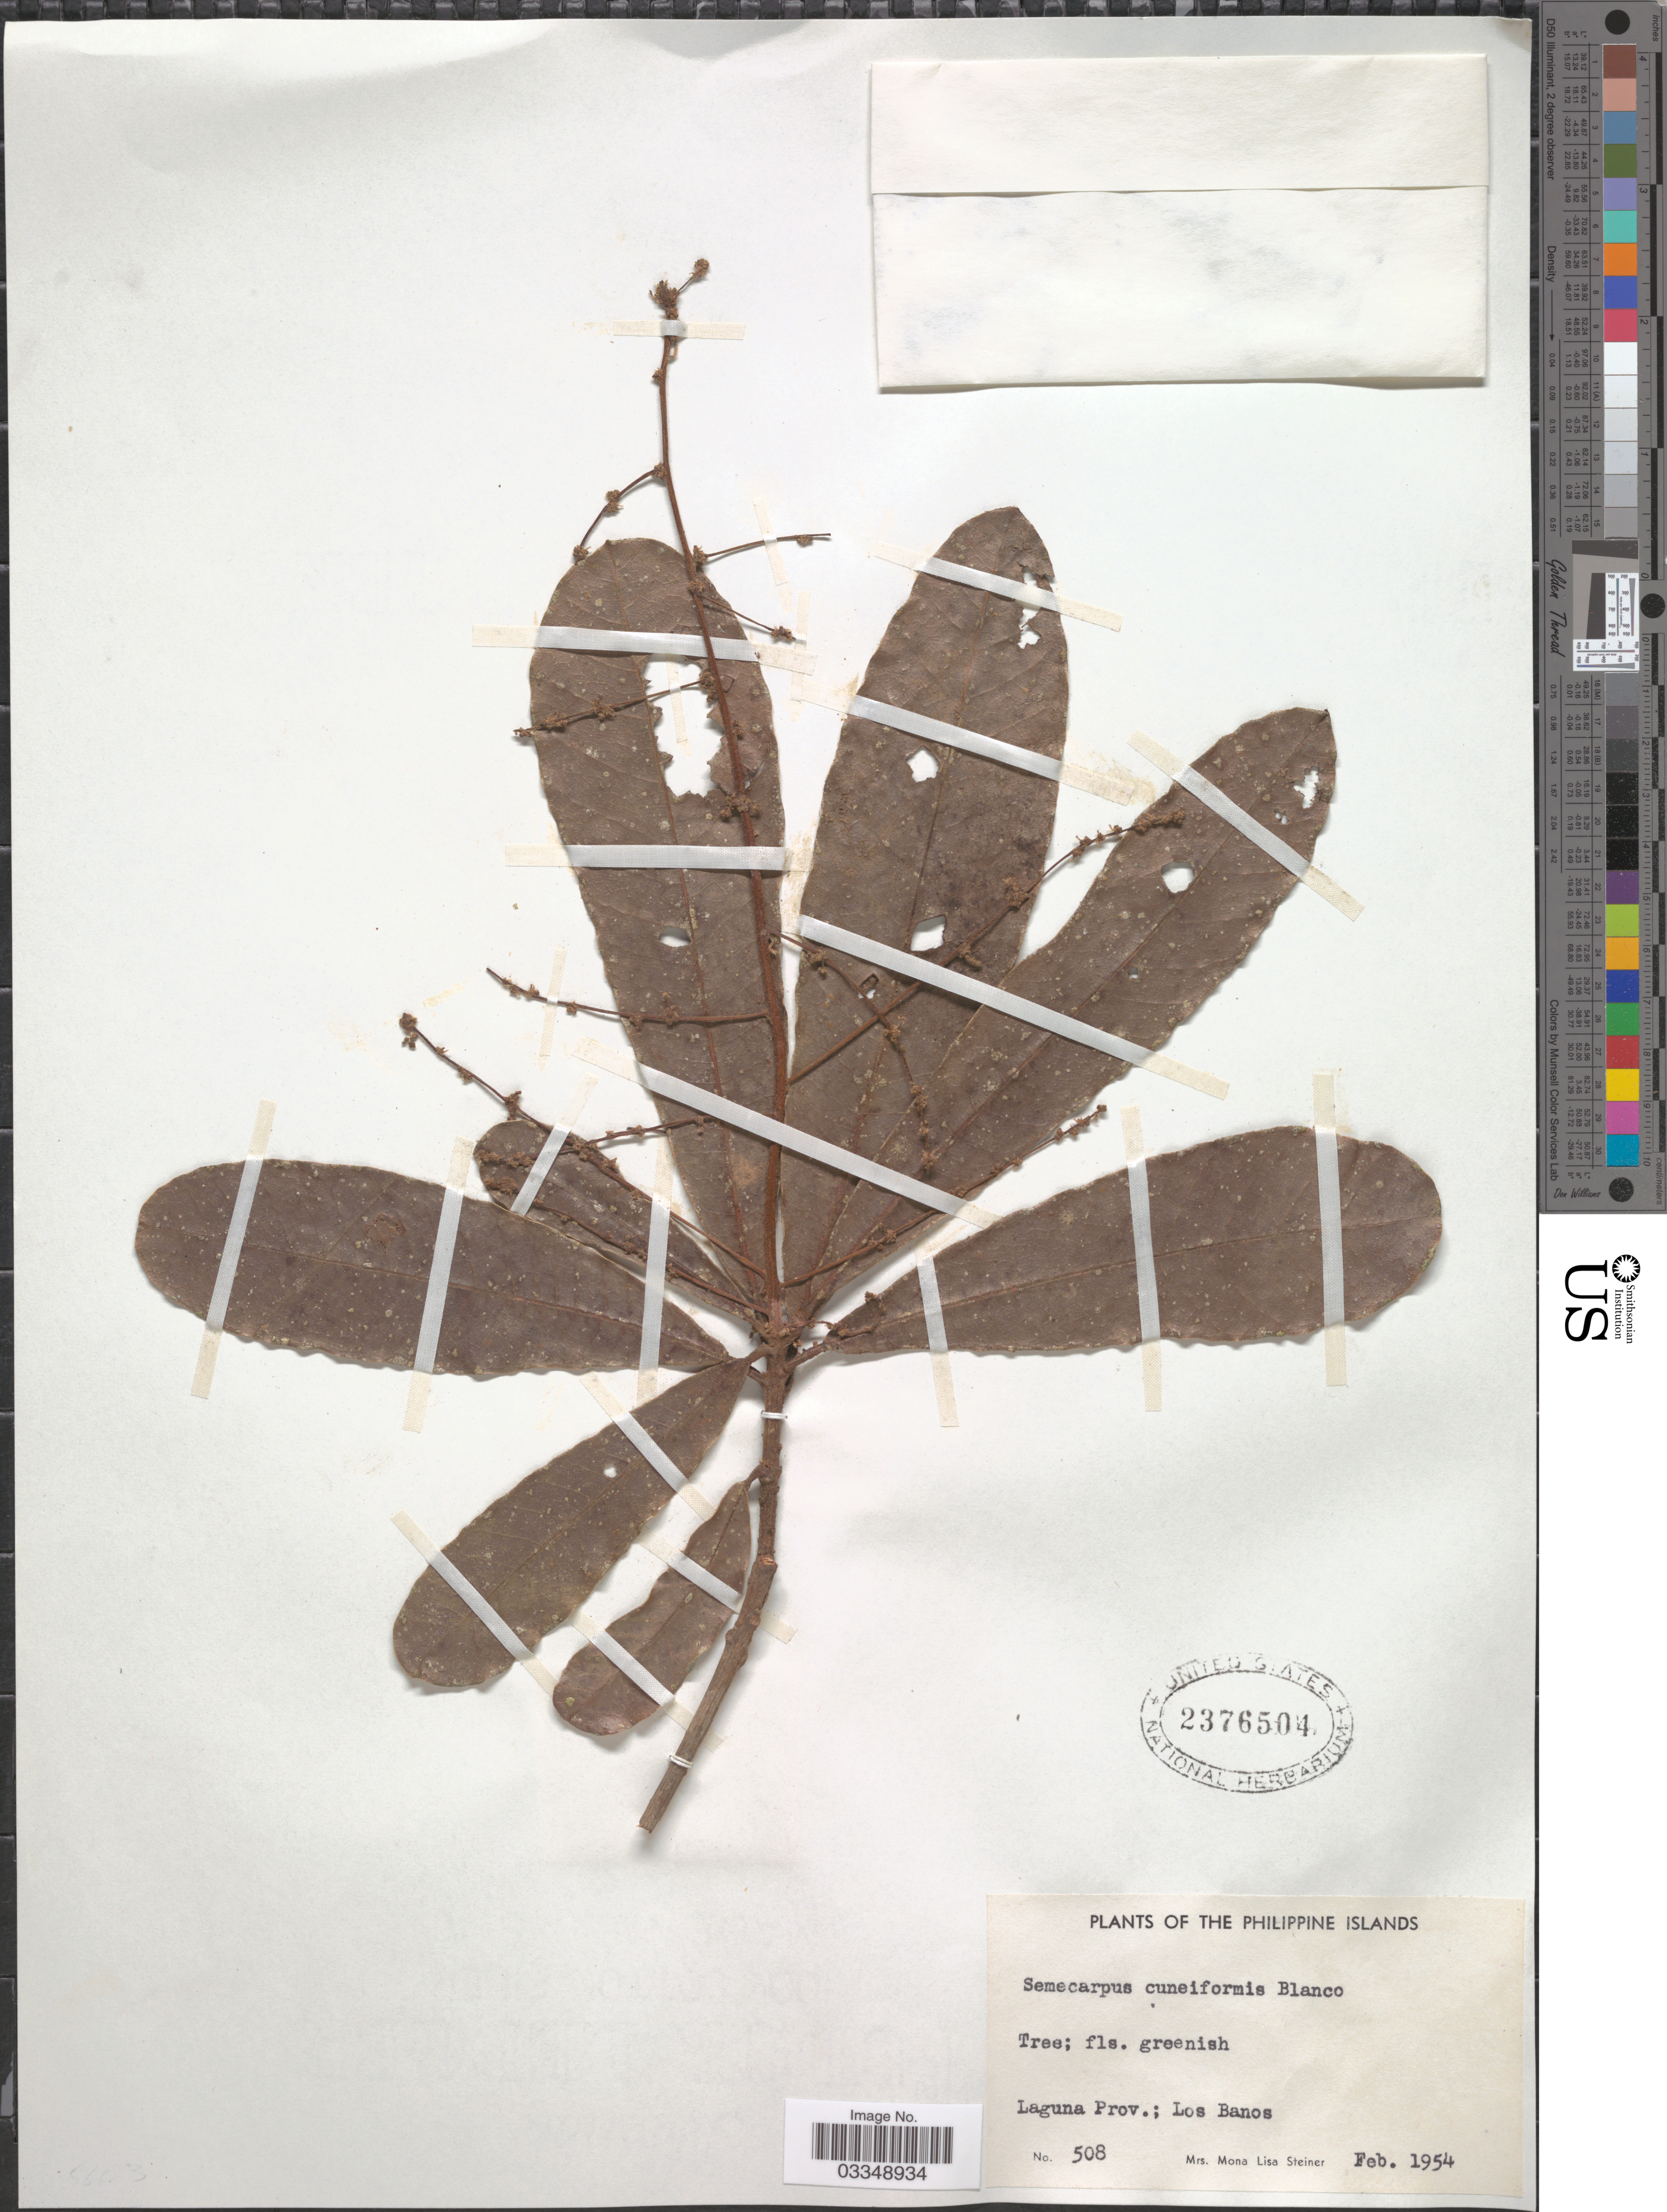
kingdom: Plantae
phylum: Tracheophyta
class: Magnoliopsida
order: Sapindales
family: Anacardiaceae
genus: Semecarpus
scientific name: Semecarpus cuneiformis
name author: Blanco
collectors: M. Steiner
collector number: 508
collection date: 1954-02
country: Philippines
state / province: Calabarzon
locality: The Philippine Islands. Laguna Prov.; Los Banos.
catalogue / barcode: US 2376504